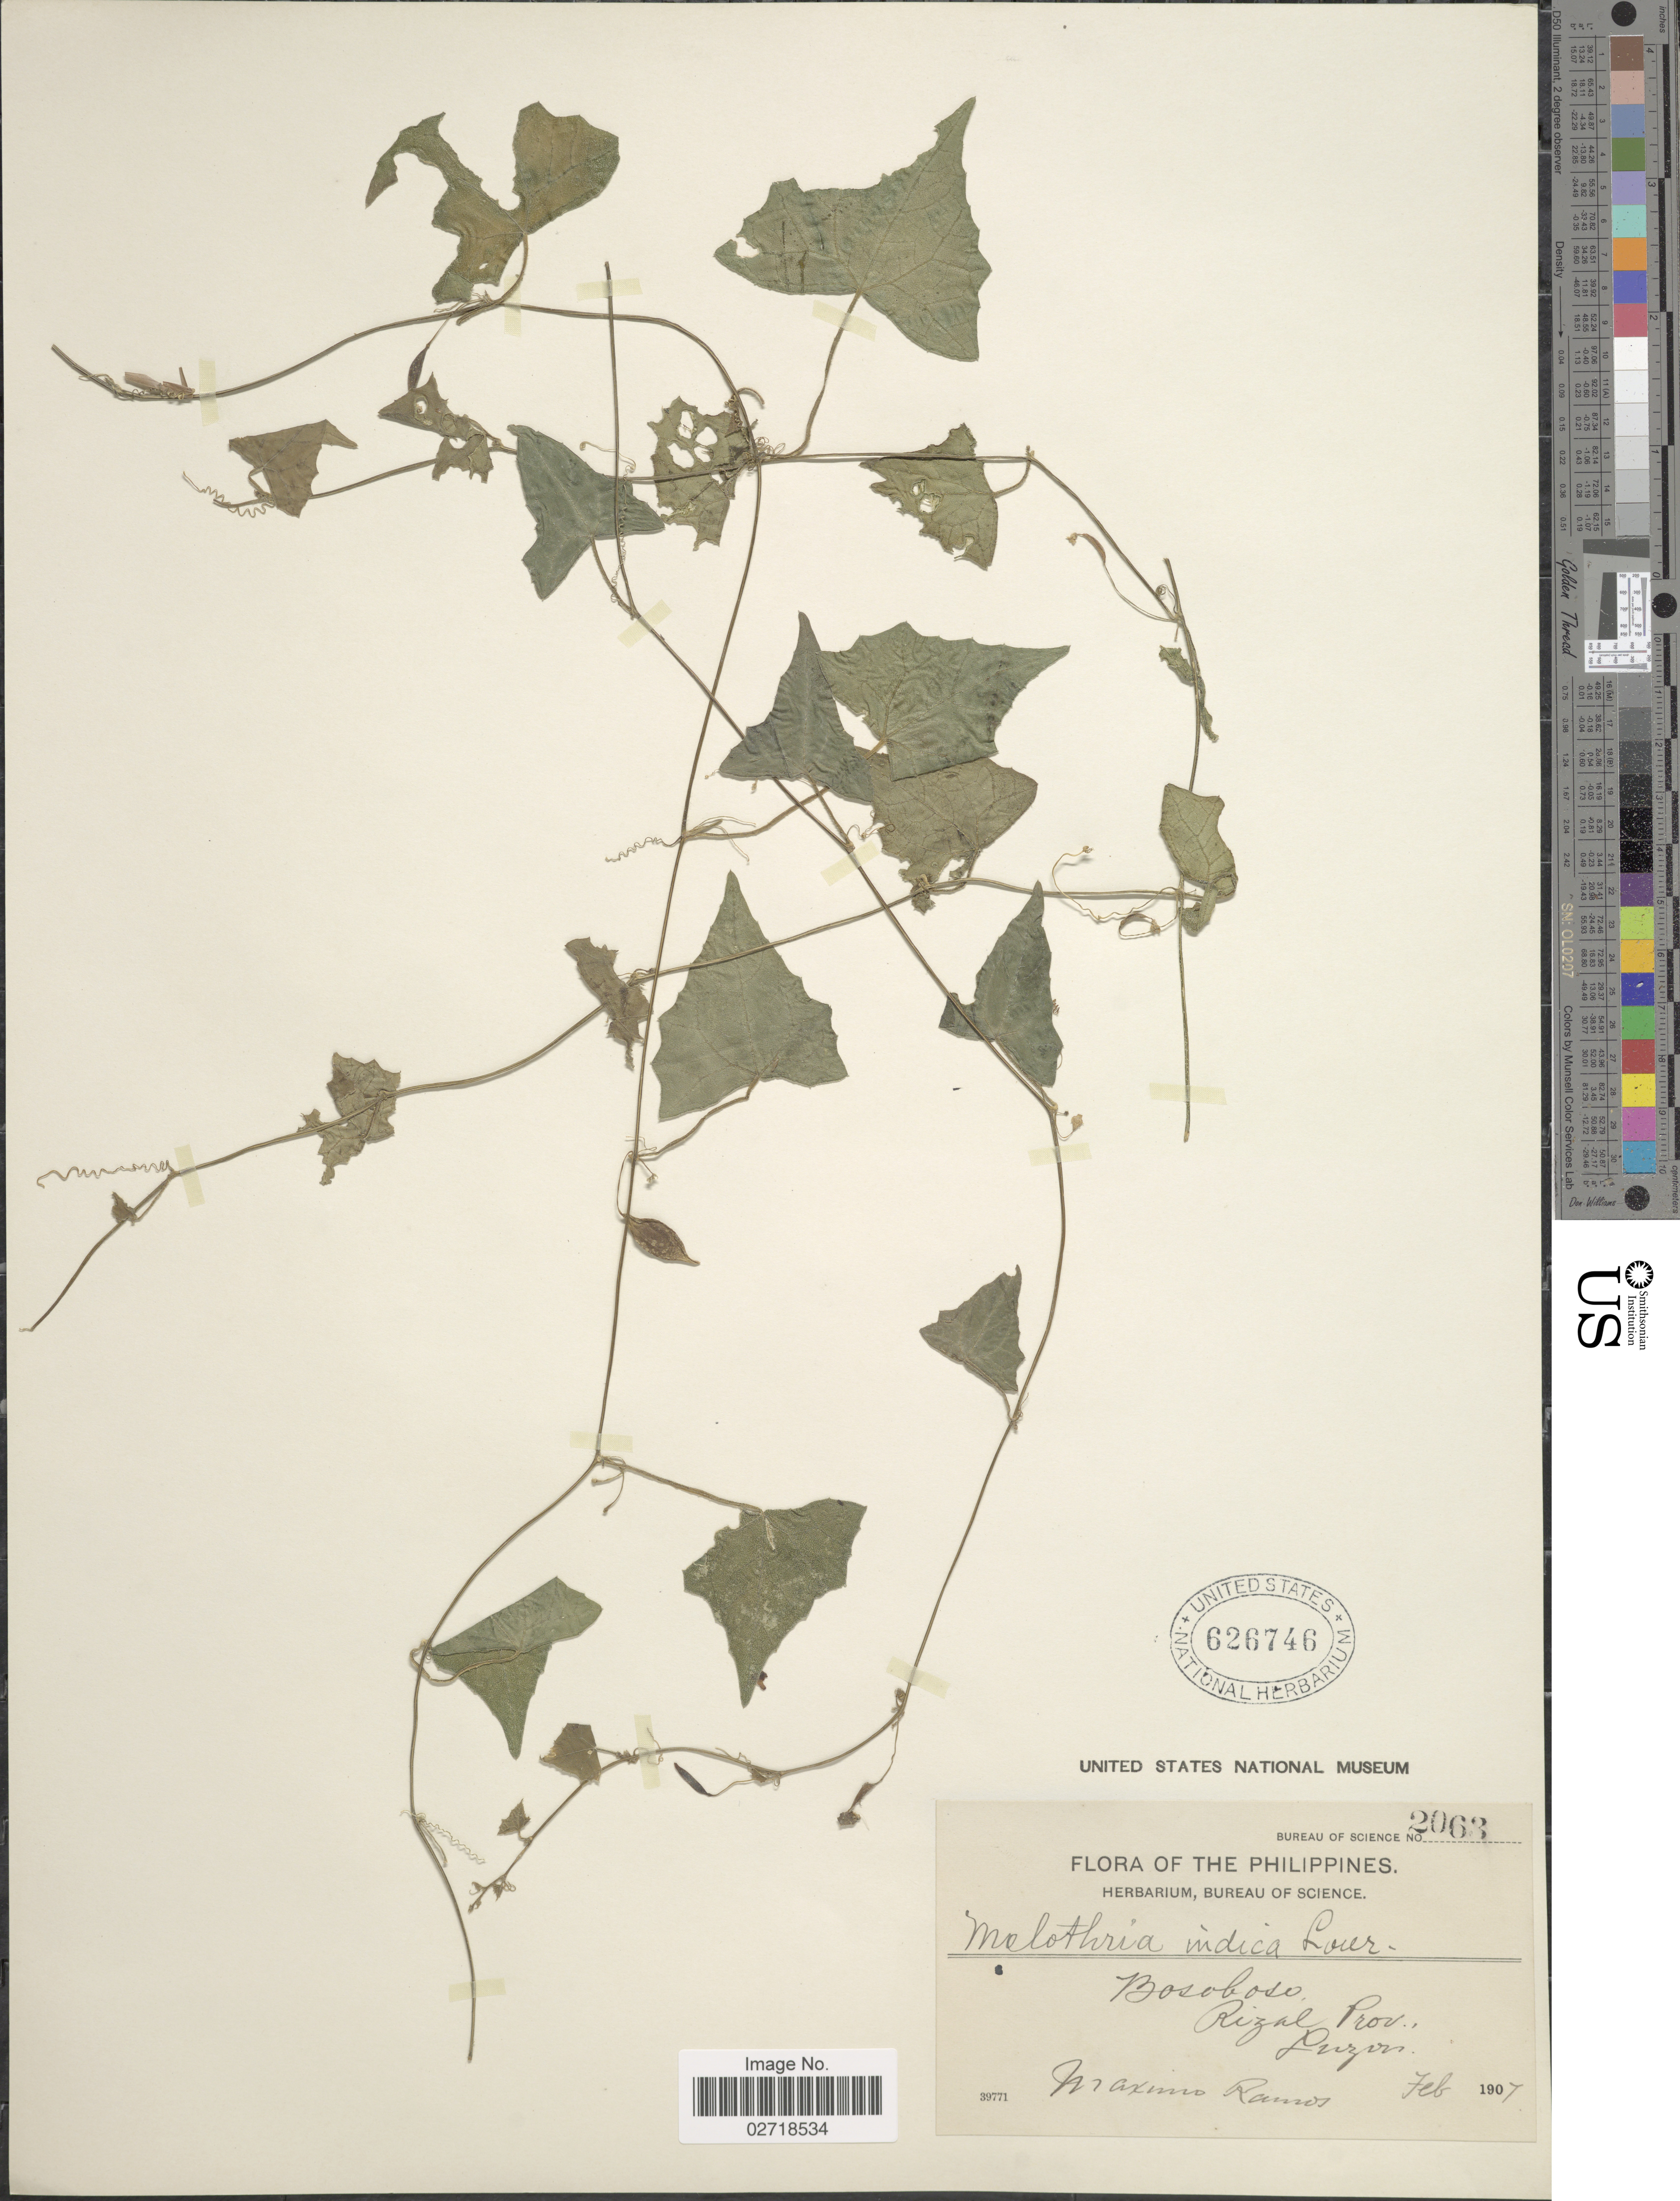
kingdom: Plantae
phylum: Tracheophyta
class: Magnoliopsida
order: Cucurbitales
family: Cucurbitaceae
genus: Zehneria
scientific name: Zehneria sp.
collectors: M. Ramos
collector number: Bureau of Science 2063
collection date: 1907-02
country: Philippines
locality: Bosoboso, Rizal Prov., Luzon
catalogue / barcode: US 626746